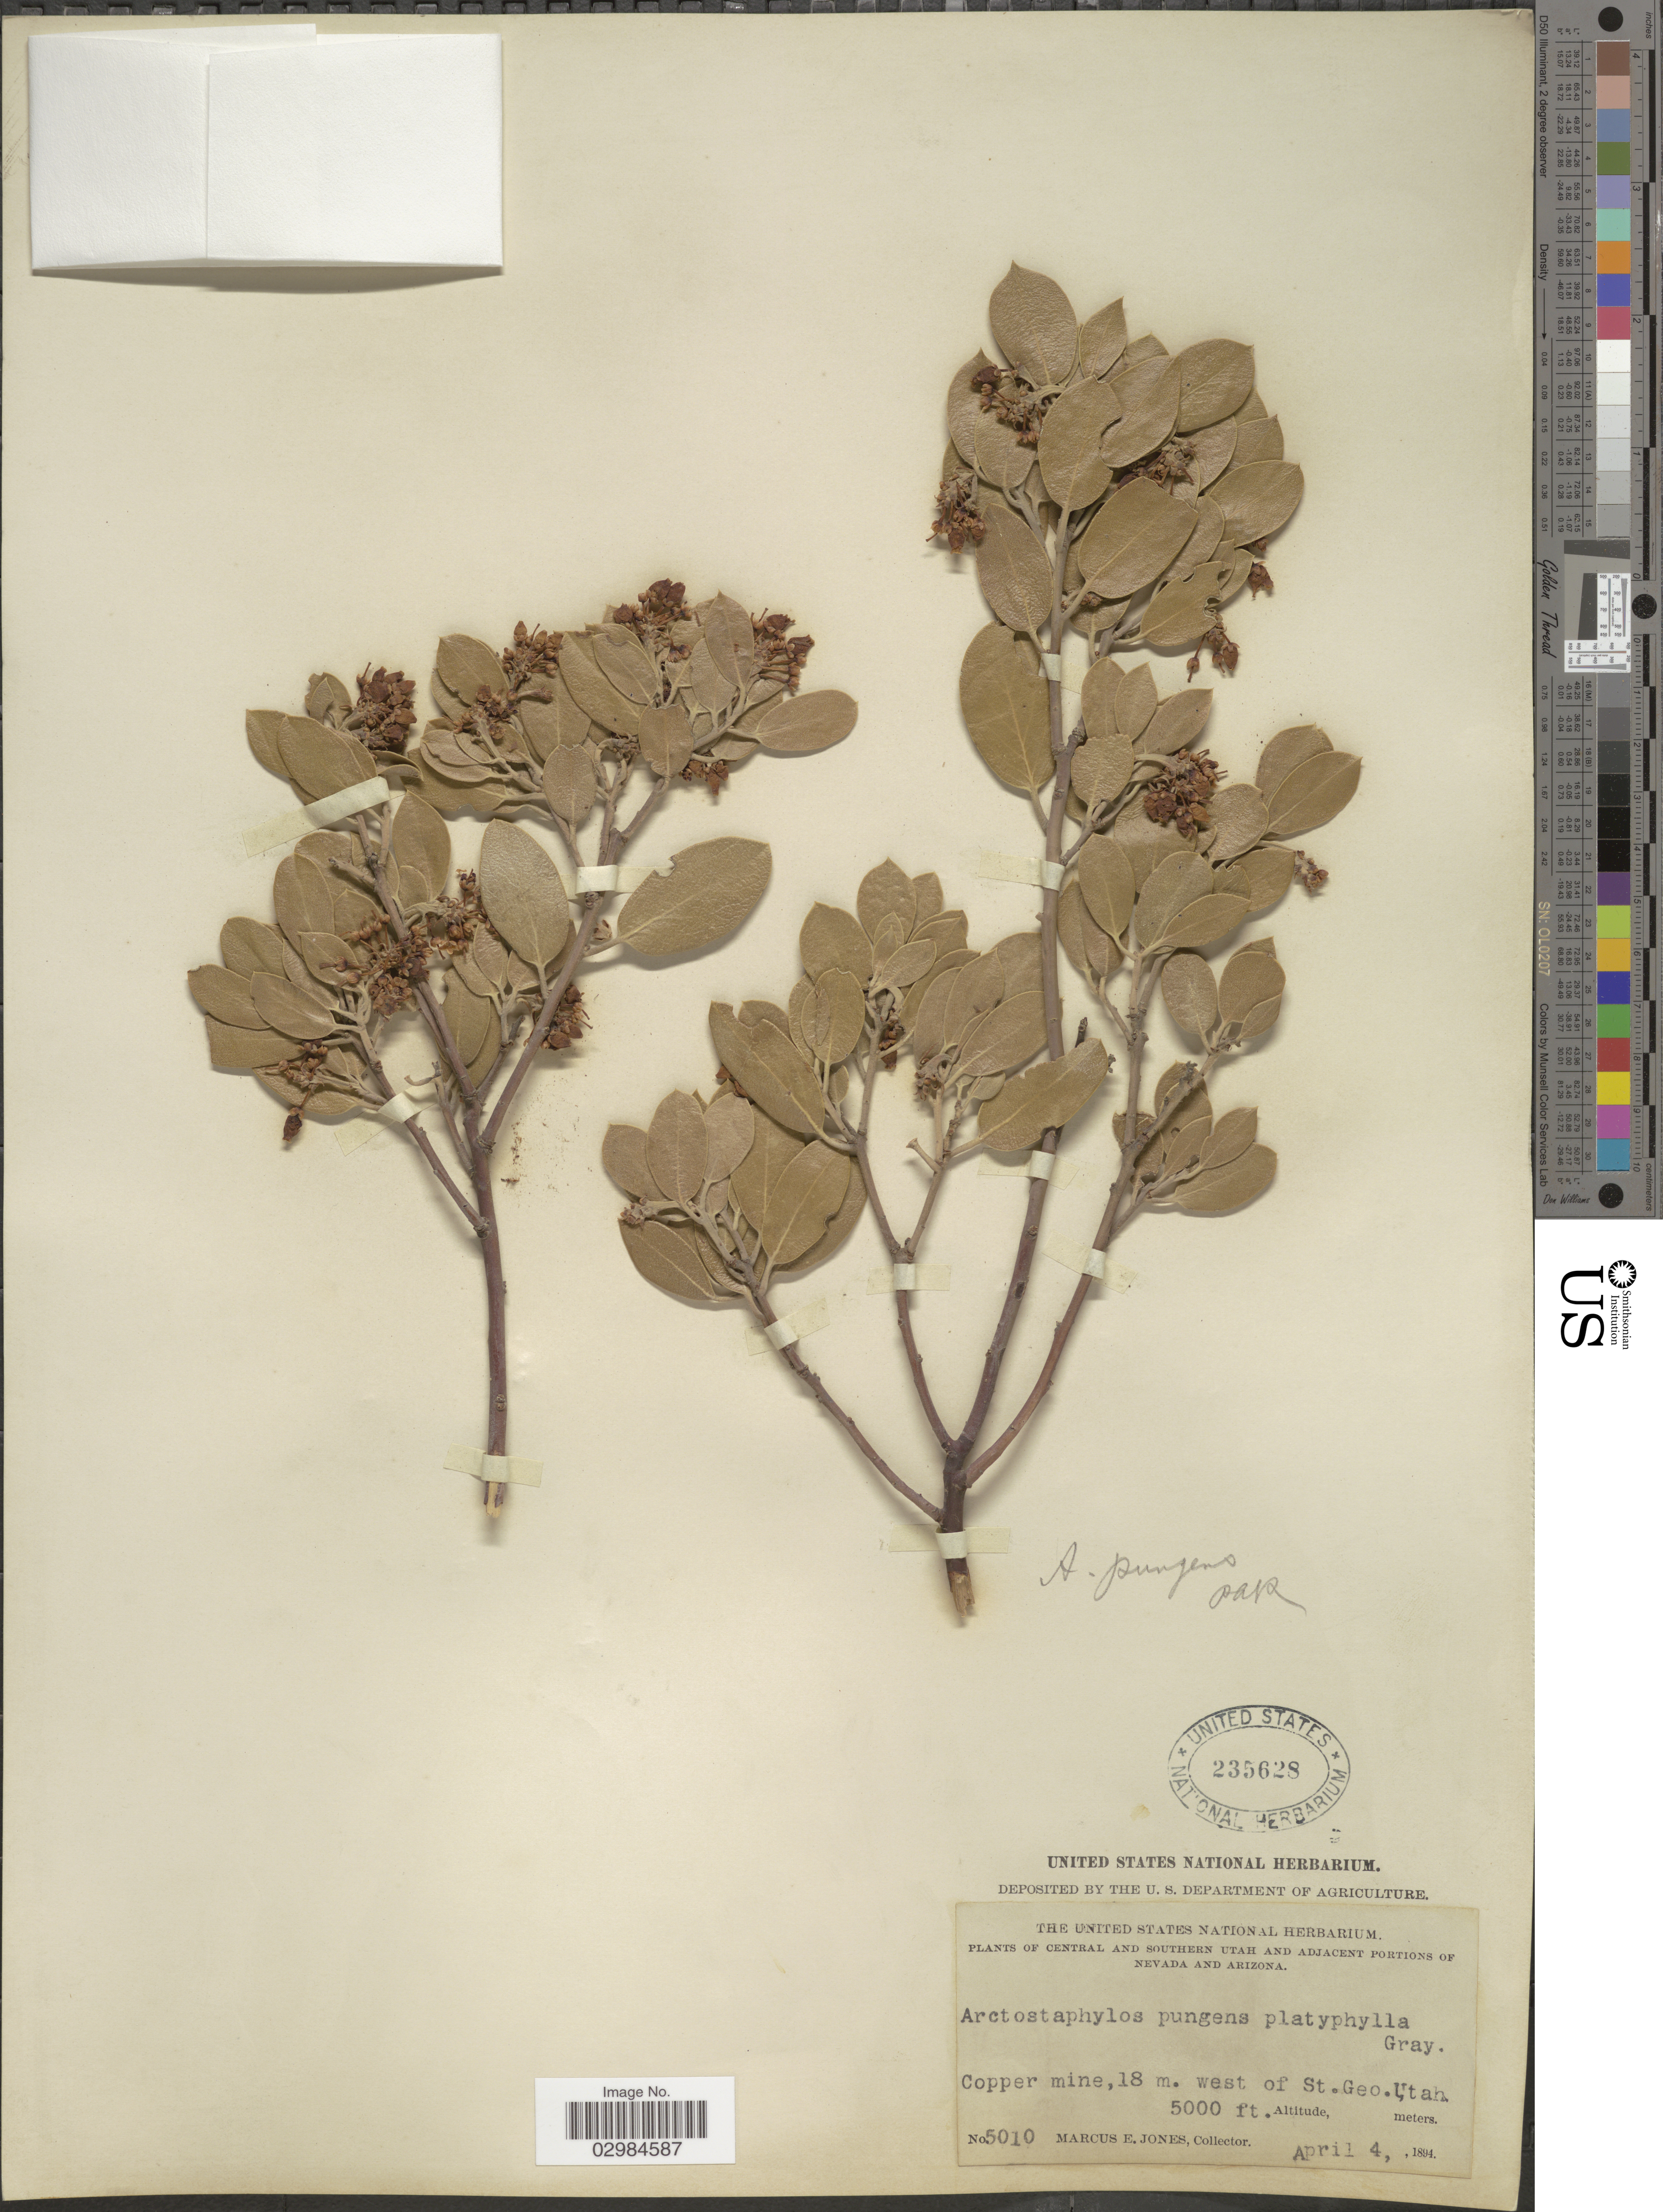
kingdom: Plantae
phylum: Tracheophyta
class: Magnoliopsida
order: Ericales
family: Ericaceae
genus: Arctostaphylos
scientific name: Arctostaphylos pungens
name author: Kunth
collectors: M. E. Jones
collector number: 5010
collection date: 1894-04-04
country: United States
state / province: Utah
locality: Central and Southern Utah. Copper mine, 18 m. west of St. Geo.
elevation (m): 1524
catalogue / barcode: US 235628